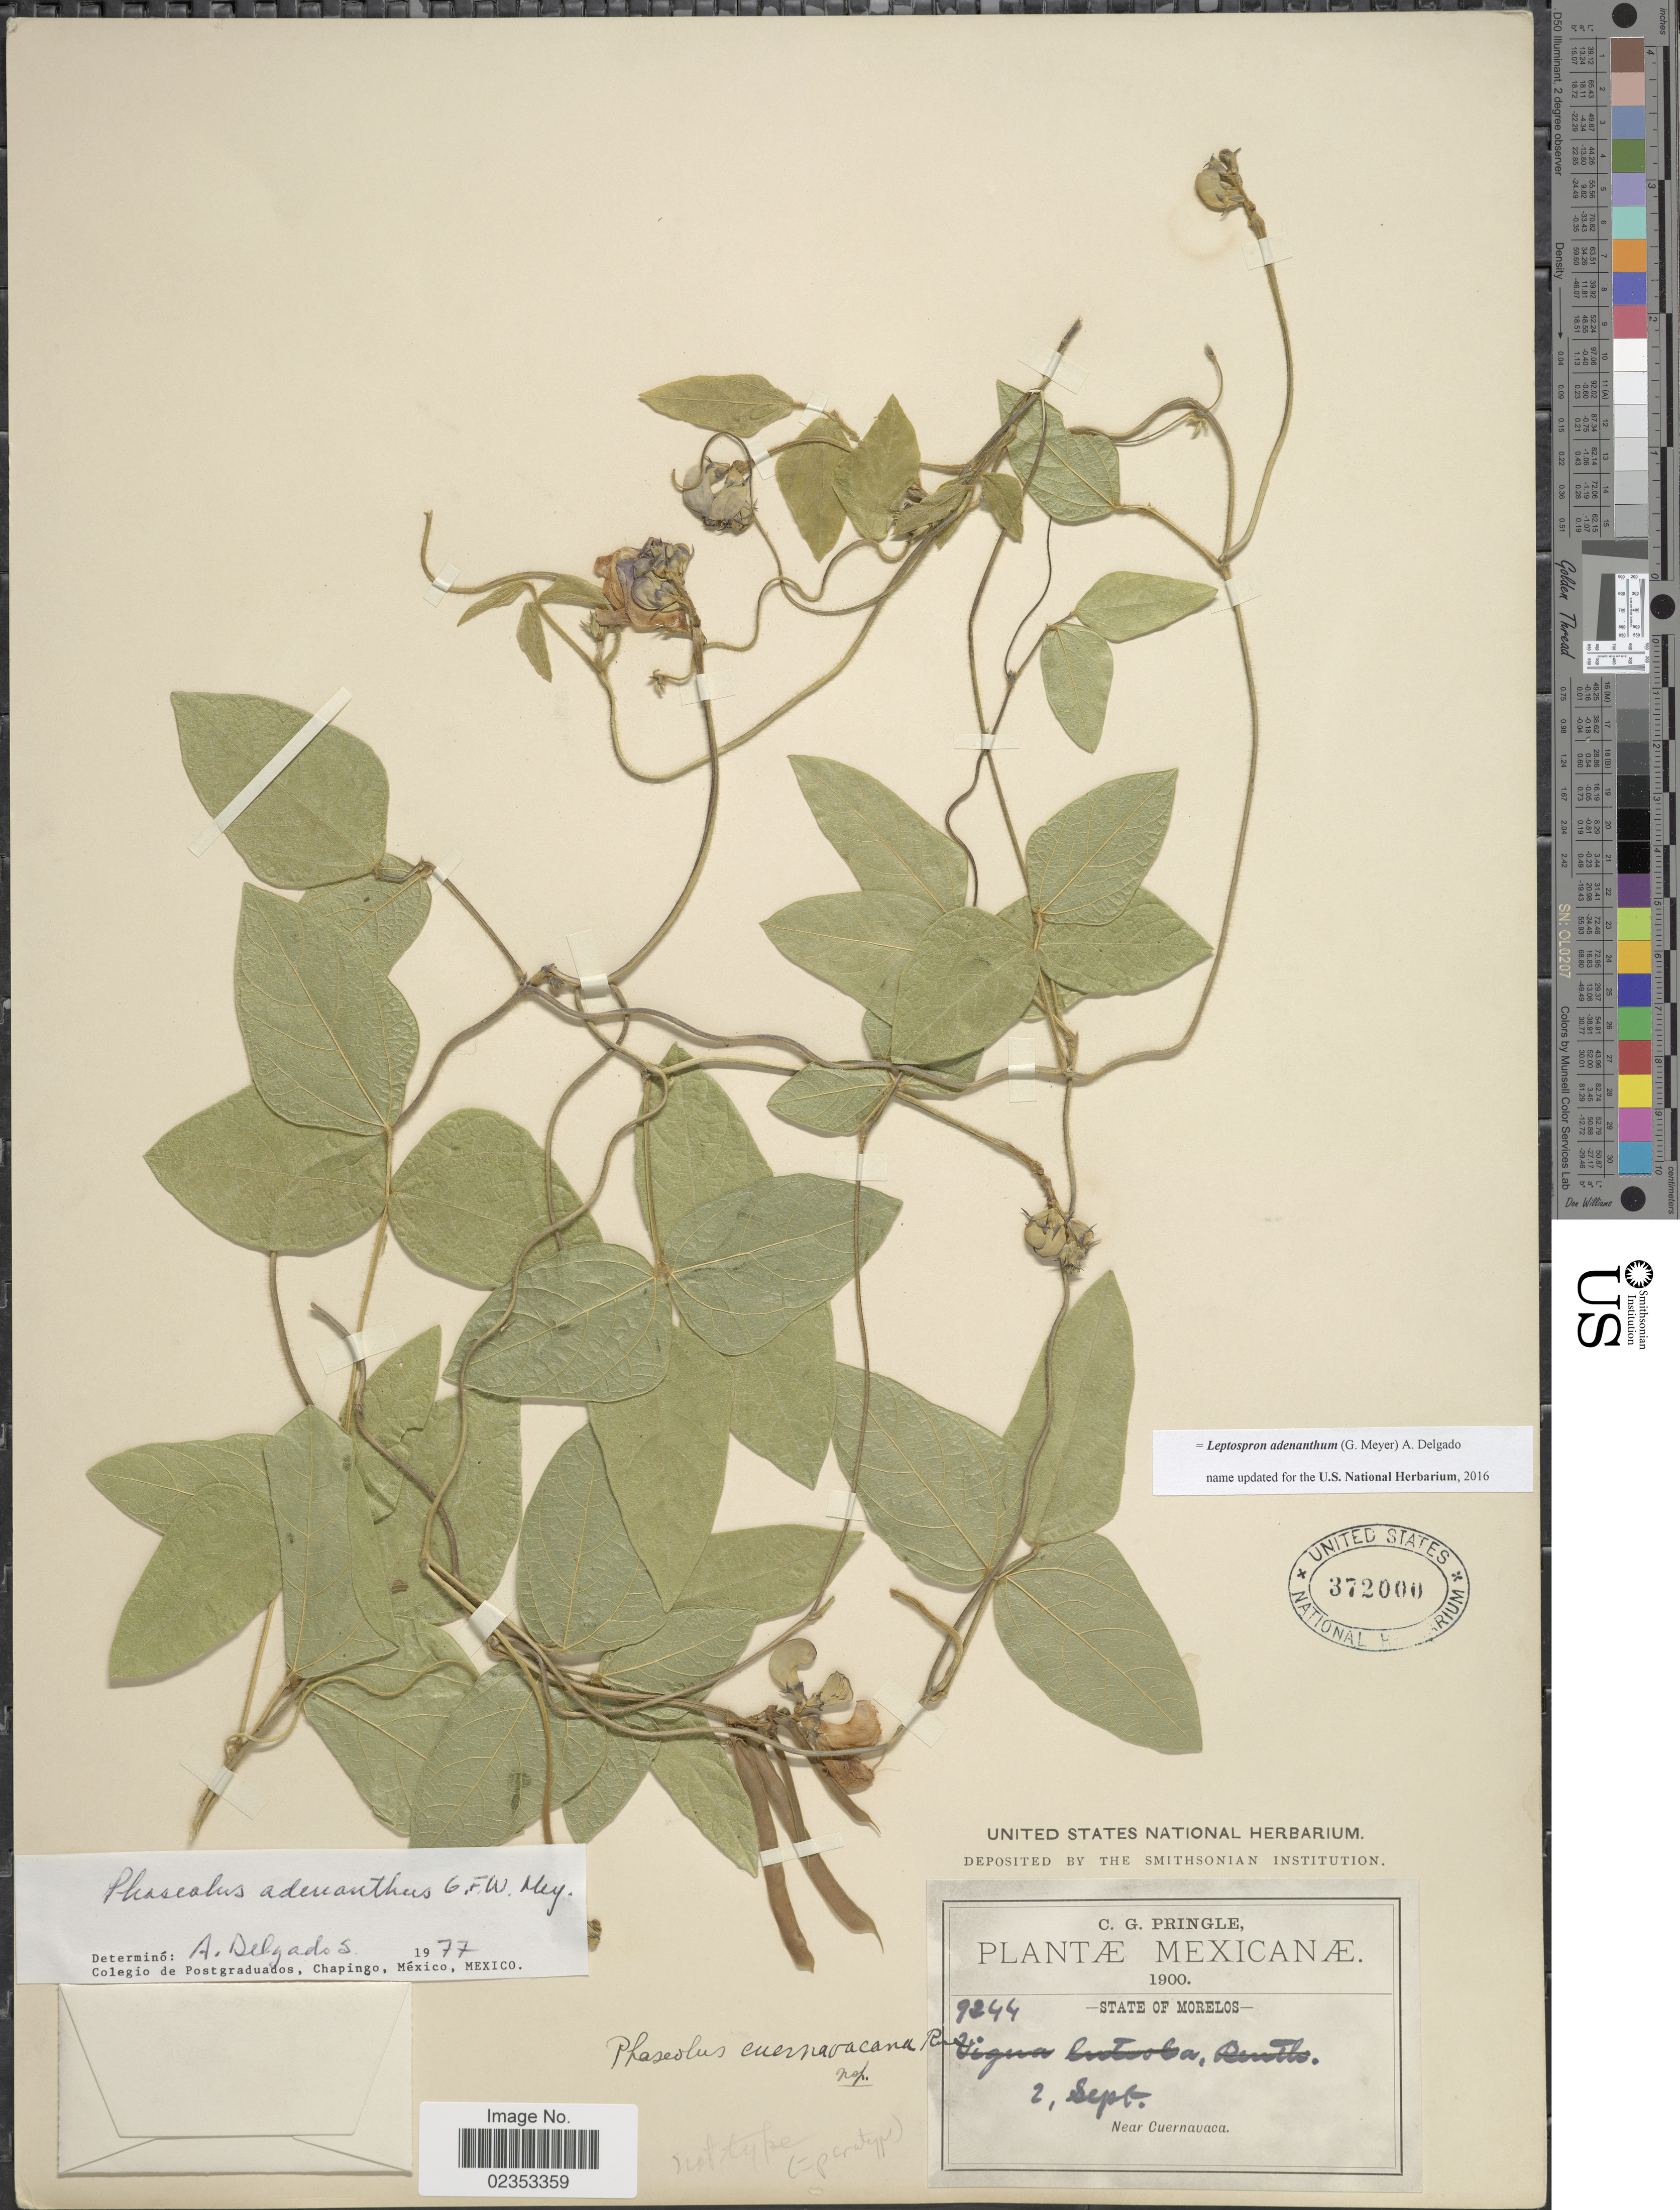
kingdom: Plantae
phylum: Tracheophyta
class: Magnoliopsida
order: Fabales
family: Fabaceae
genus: Leptospron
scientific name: Leptospron adenanthum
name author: (G. Mey.) A. Delgado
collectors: C. G. Pringle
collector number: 9244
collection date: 1900-09-02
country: Mexico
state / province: Morelos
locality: Near Cuernavaca.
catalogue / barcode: US 372000